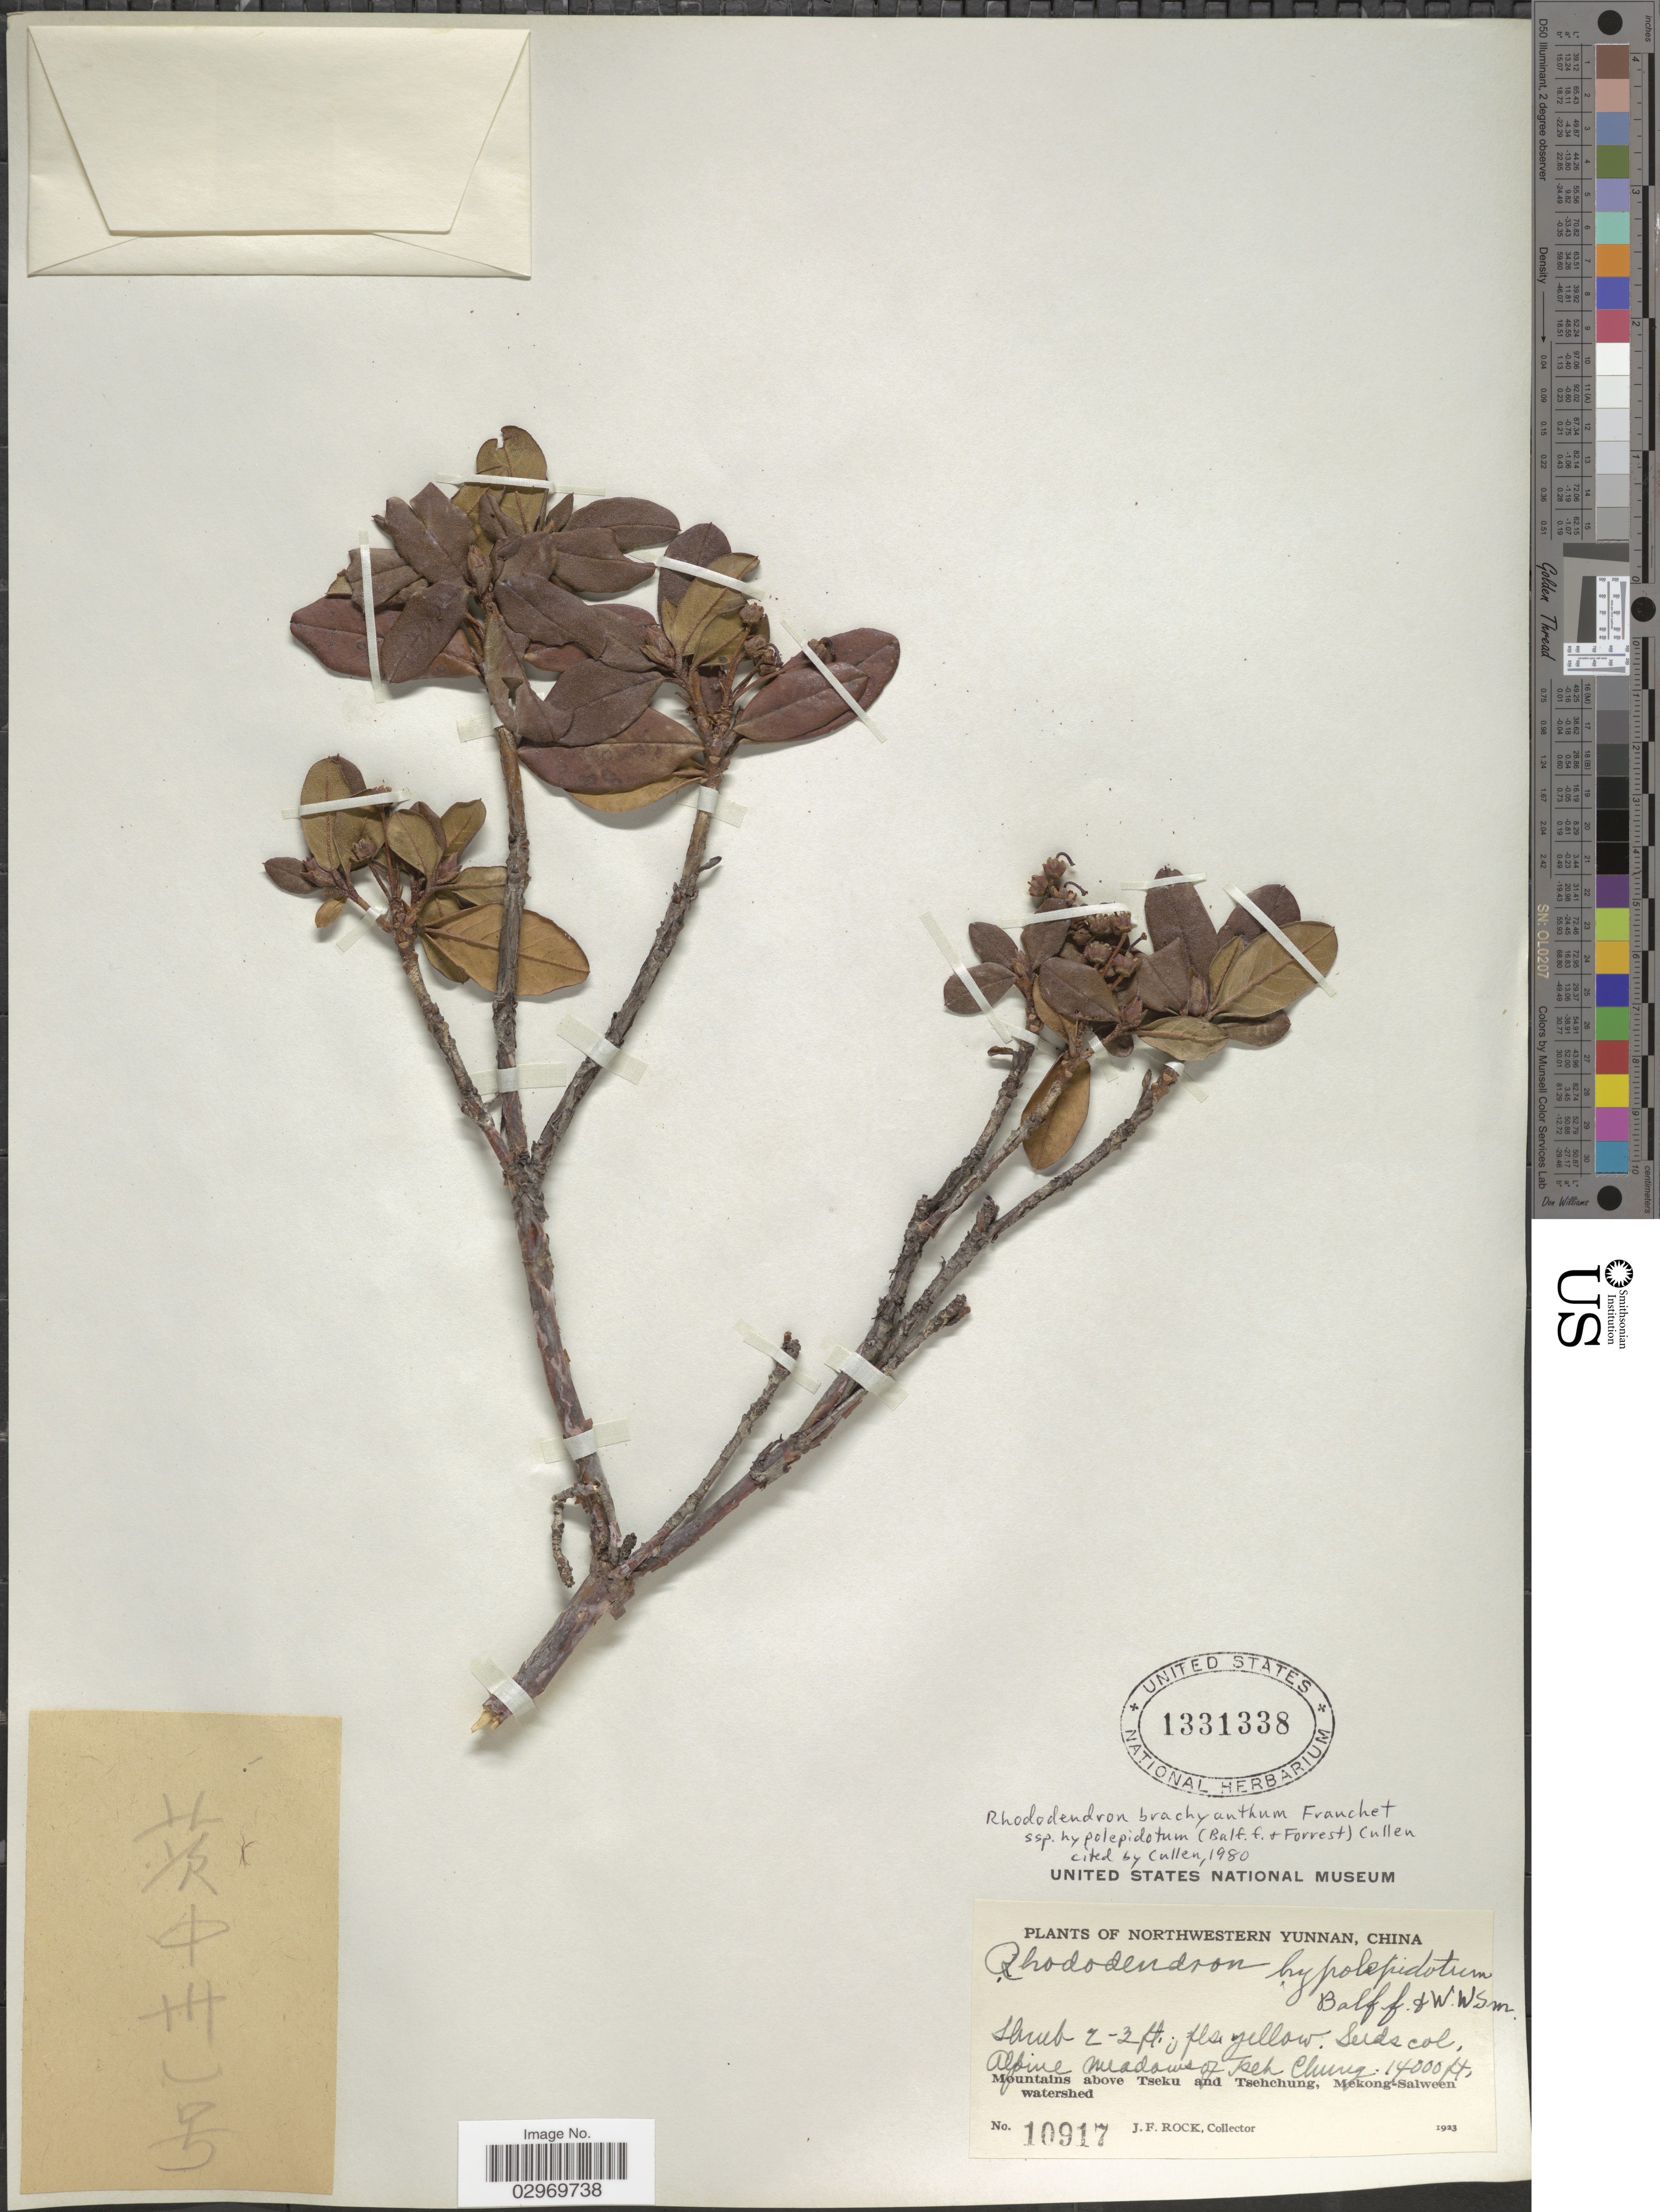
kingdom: Plantae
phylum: Tracheophyta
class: Magnoliopsida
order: Ericales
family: Ericaceae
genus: Rhododendron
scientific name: Rhododendron brachyanthum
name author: Franch.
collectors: J. Rock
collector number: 10917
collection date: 1923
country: China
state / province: Yunnan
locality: Northwestern Yunnan. Alpine meadows of Tseh Chung. Mountains above Tseku and Tsehchung, Mekong-Salween watershed.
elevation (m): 4267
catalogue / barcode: US 1331338